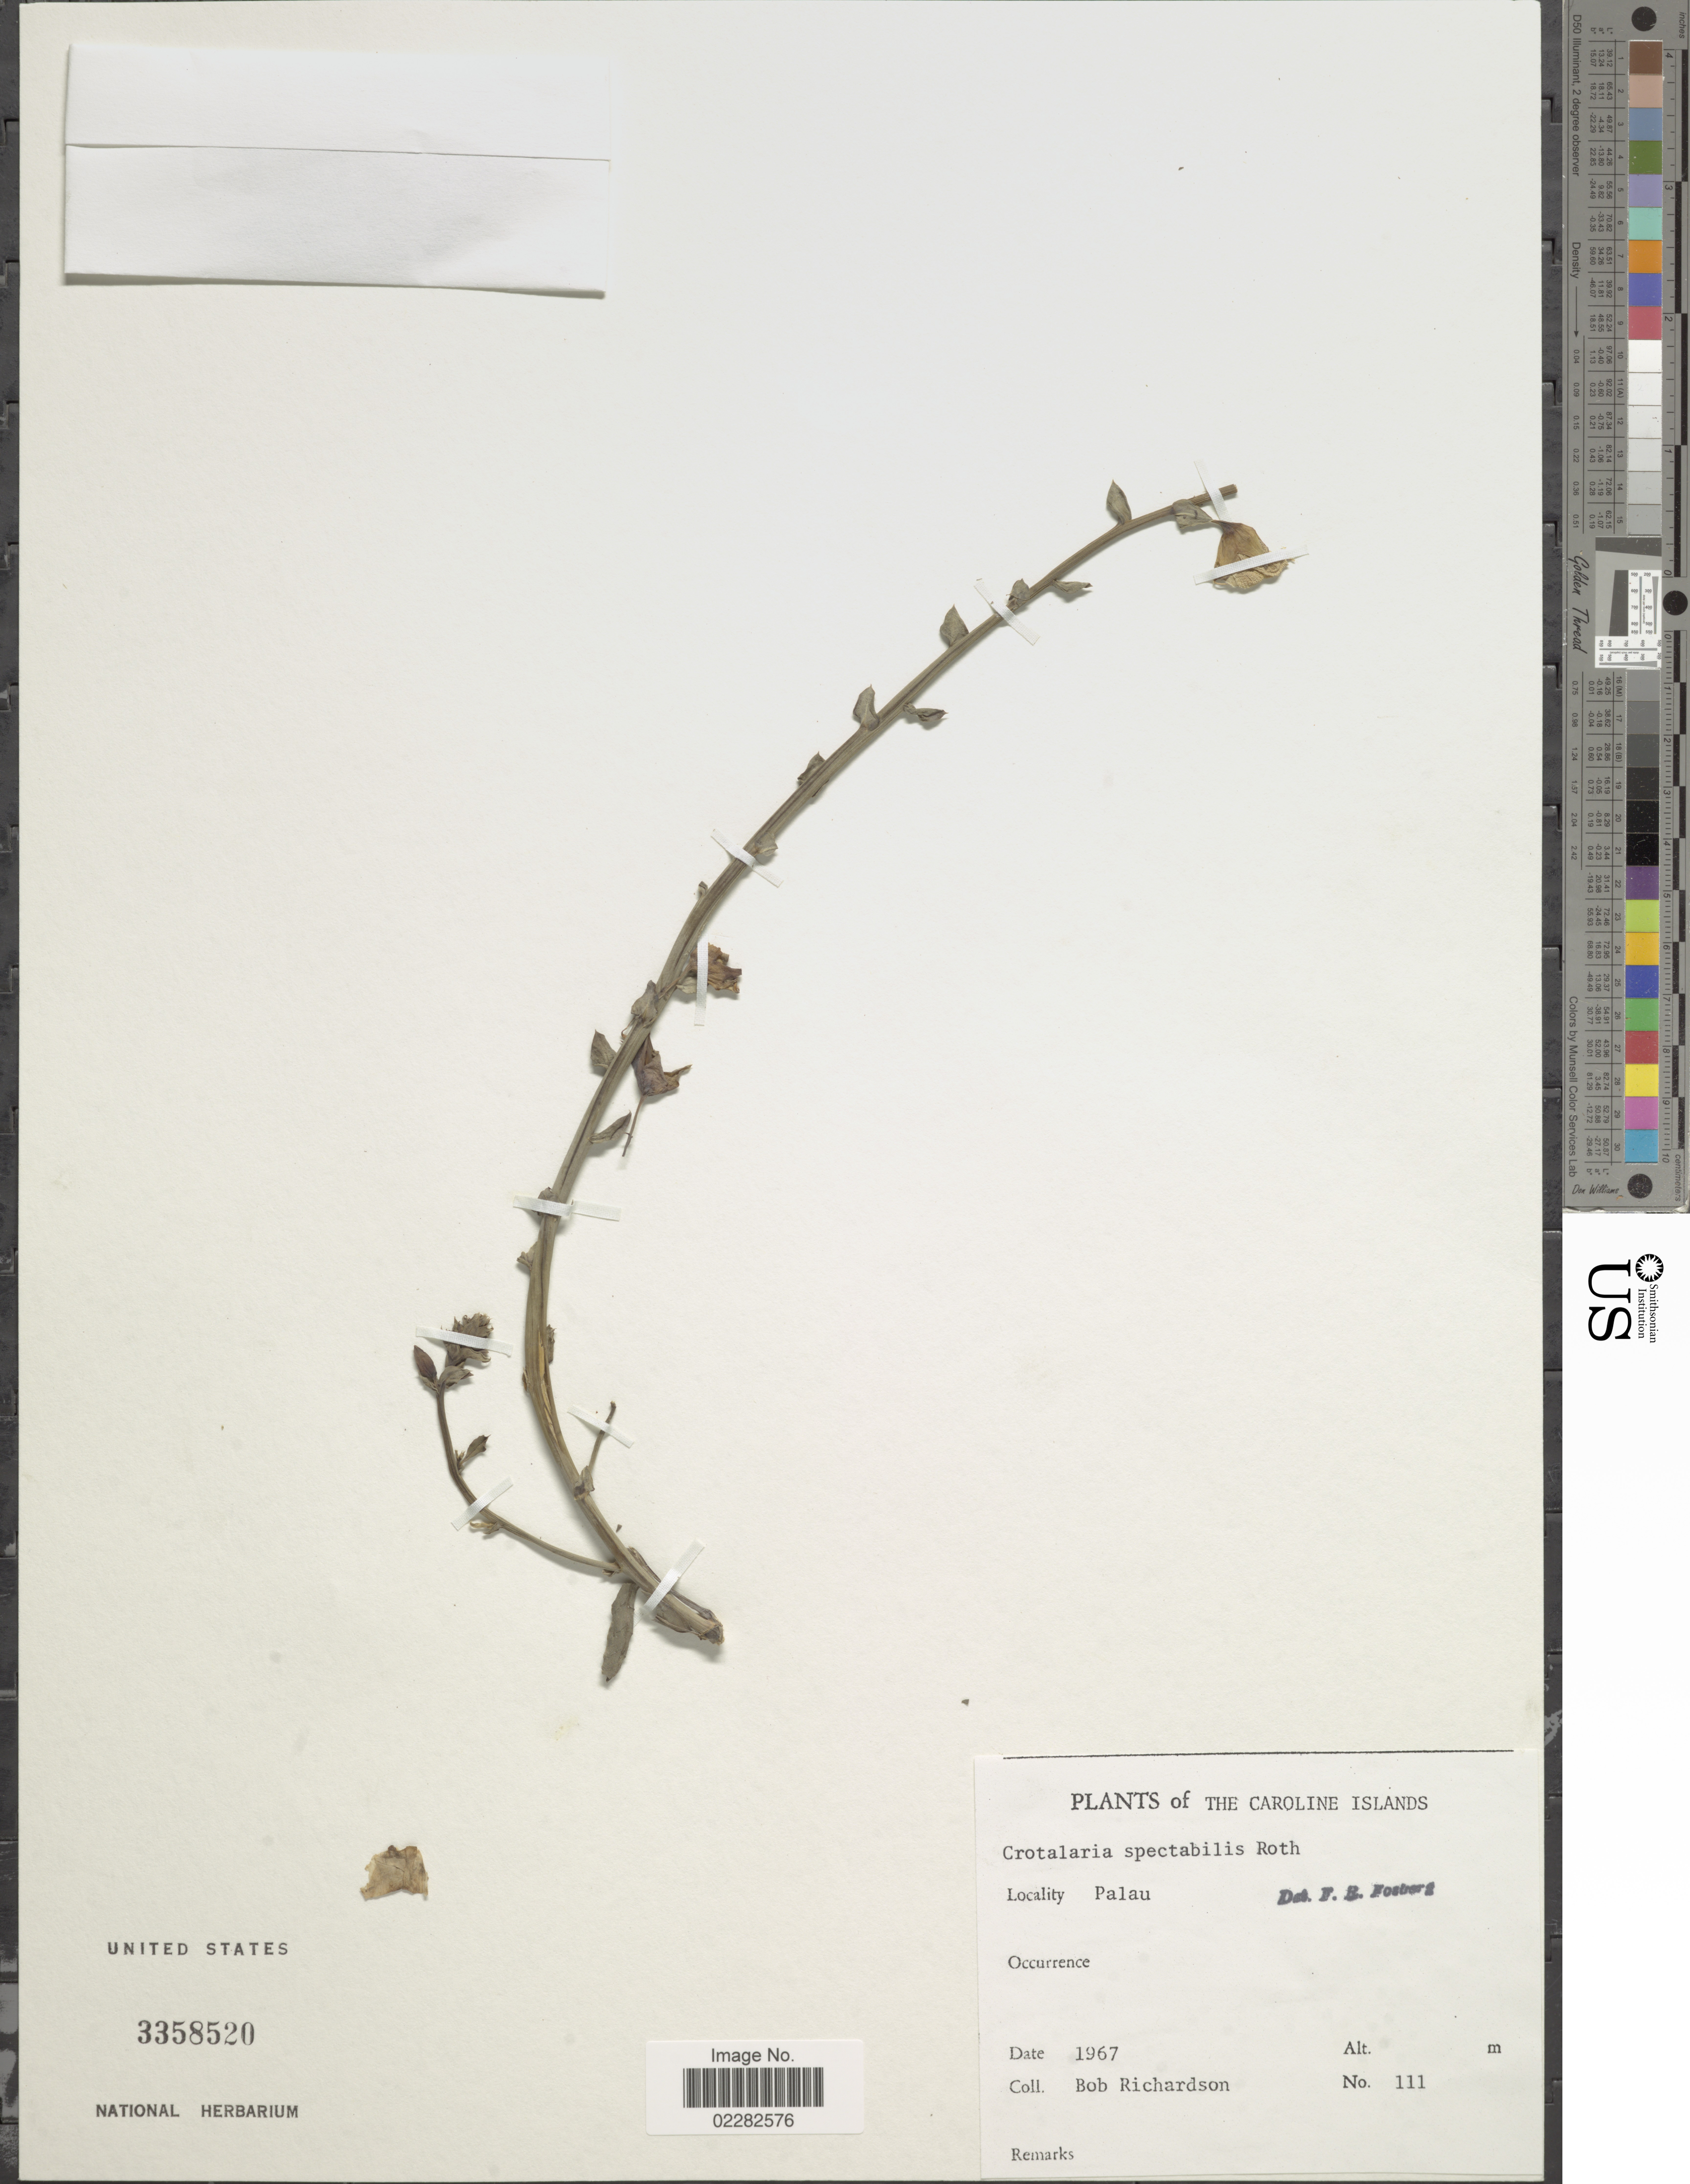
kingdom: Plantae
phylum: Tracheophyta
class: Magnoliopsida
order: Fabales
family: Fabaceae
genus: Crotalaria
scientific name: Crotalaria spectabilis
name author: Roth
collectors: B. Richardson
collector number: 111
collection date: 1967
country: Palau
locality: Caroline Islands, Palau.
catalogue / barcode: US 3358520